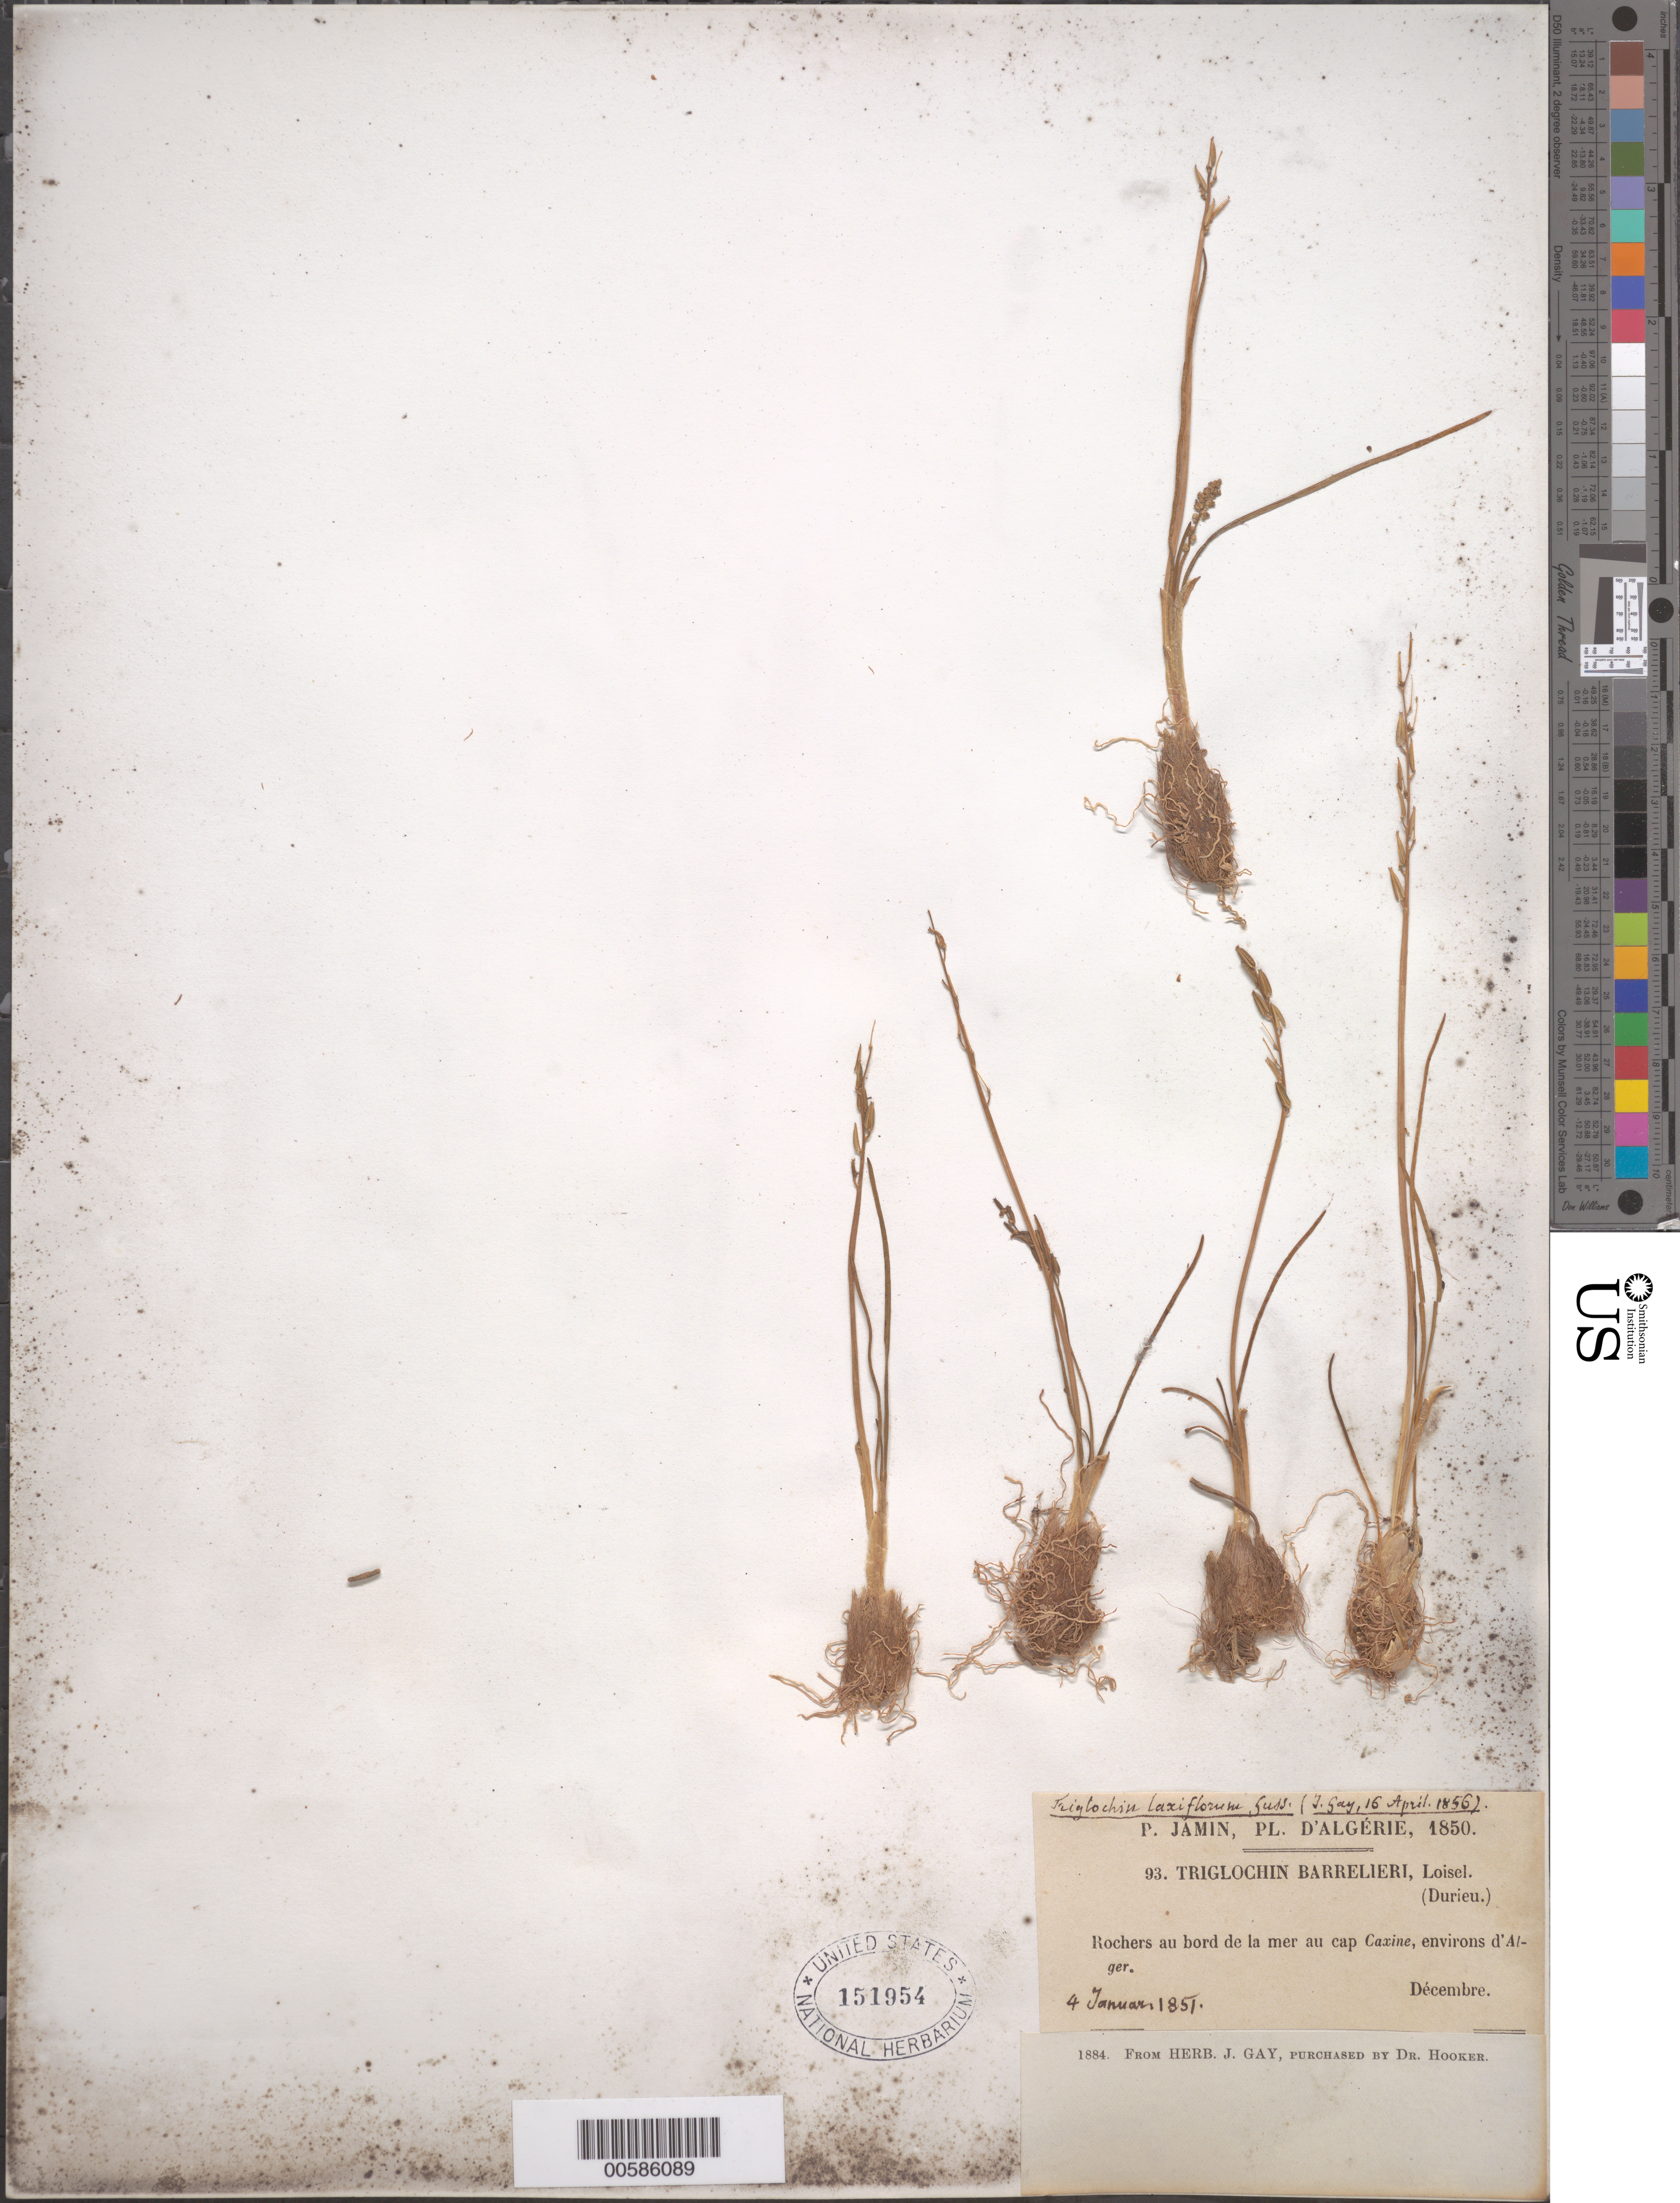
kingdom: Plantae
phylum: Tracheophyta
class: Liliopsida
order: Alismatales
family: Juncaginaceae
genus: Triglochin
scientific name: Triglochin laxiflorum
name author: Gussone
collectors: P. Jamin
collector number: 93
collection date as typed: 04 Jan 1851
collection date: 1851-01-04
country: Algeria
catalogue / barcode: US 151954